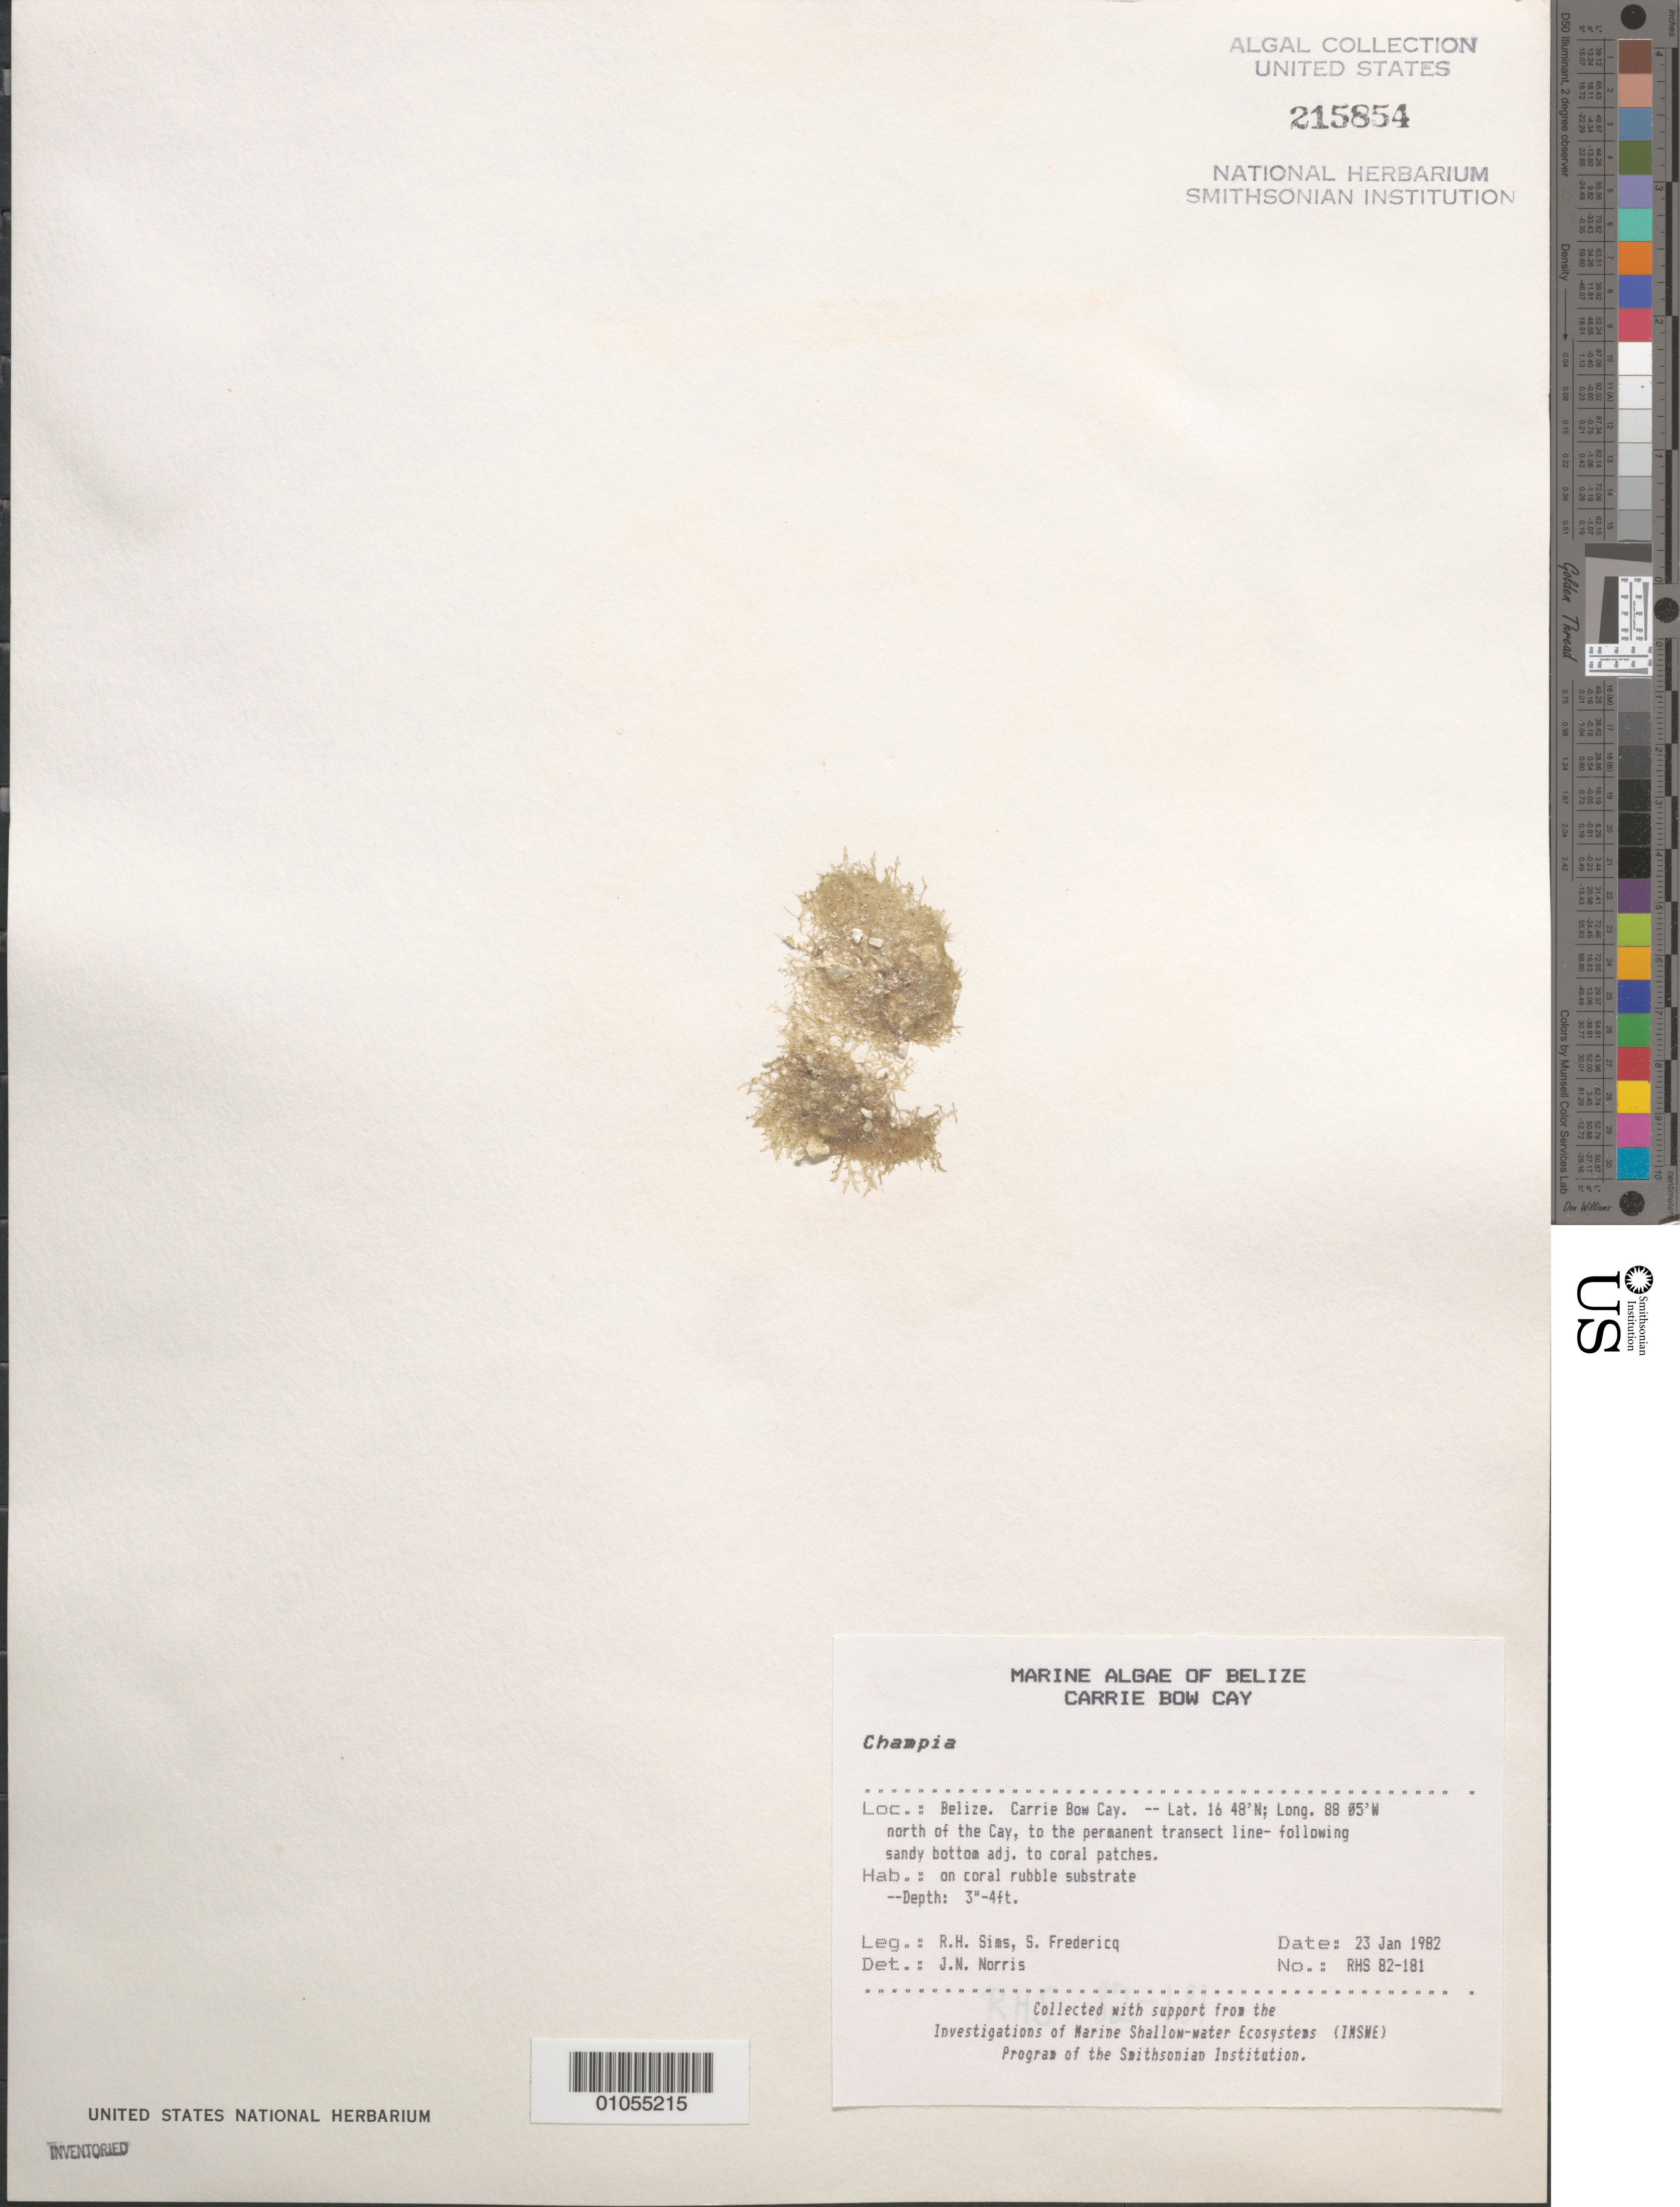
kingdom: Plantae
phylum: Rhodophyta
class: Florideophyceae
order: Rhodymeniales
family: Champiaceae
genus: Champia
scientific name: Champia sp.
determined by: Norris, James N.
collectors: R. H. Sims & S. Fredericq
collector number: RHS 82-181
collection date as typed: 23 Jan 1982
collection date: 1982-01-23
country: Belize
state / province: Stann Creek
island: Carrie Bow Cay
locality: North of the cay, to the permanent transect line-following sandy bottom adjacent to coral patches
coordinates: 16 48'N, 88 05'W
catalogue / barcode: US 215854